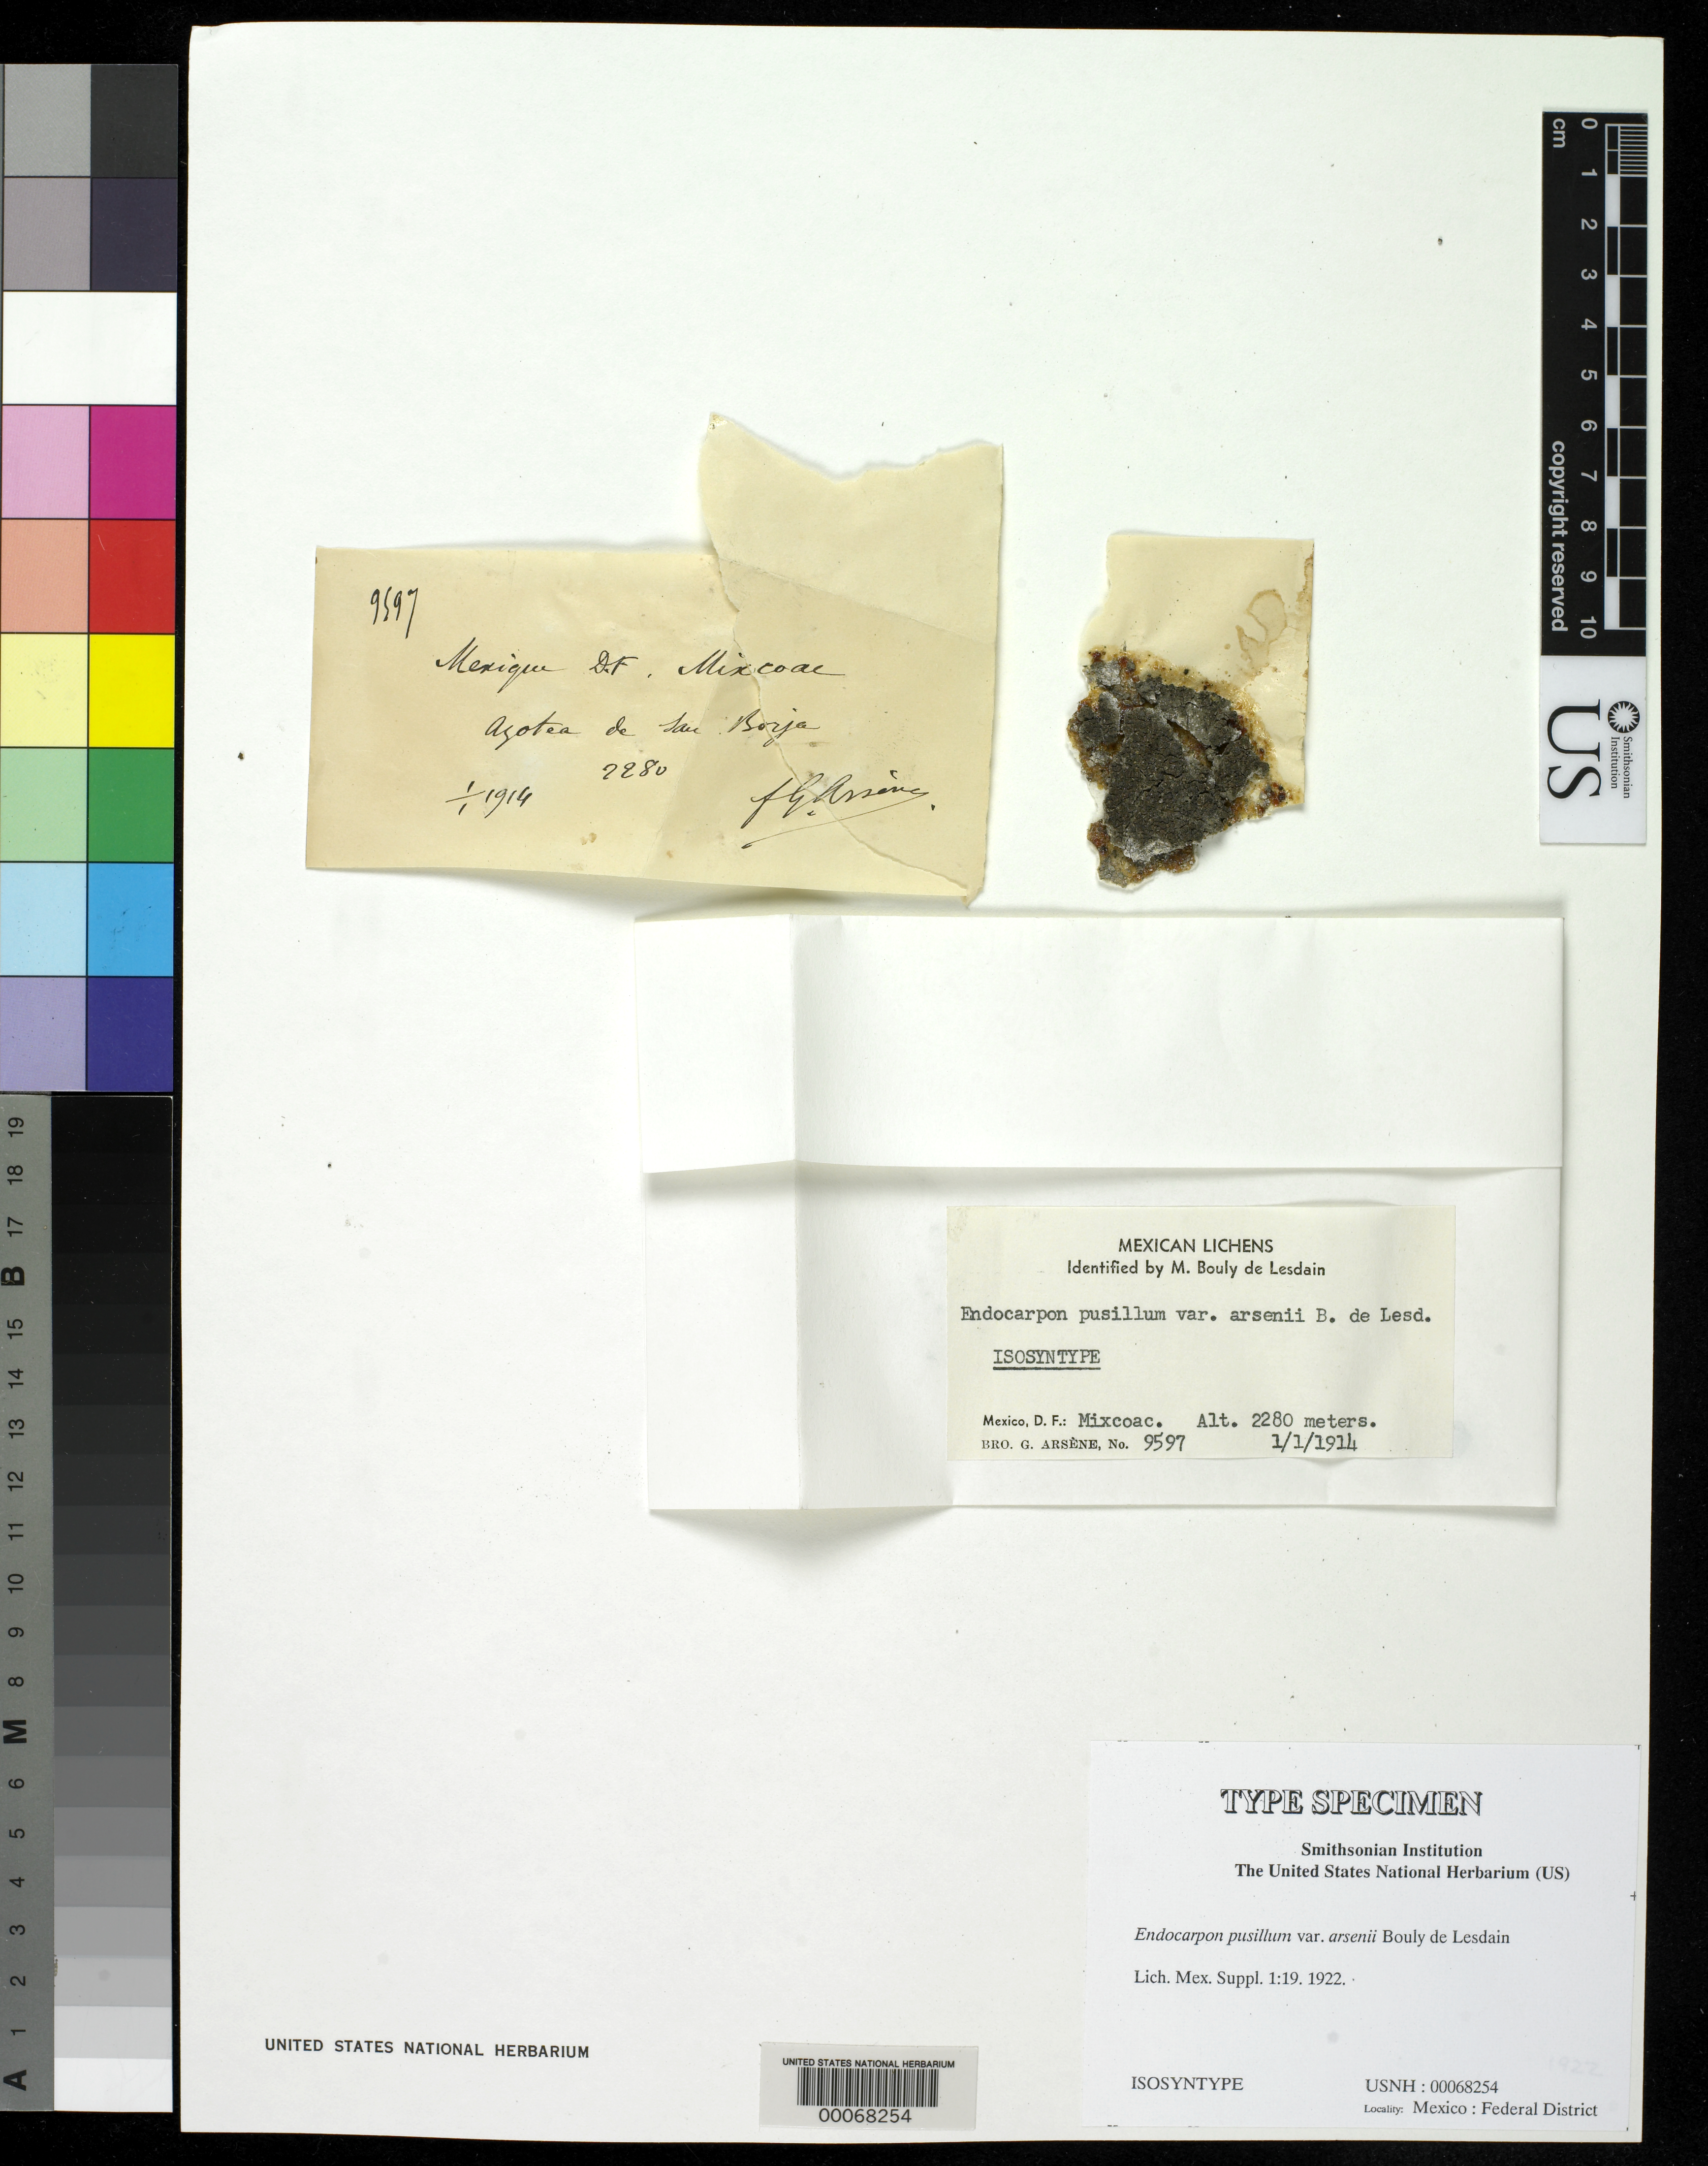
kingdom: Fungi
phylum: Ascomycota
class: Eurotiomycetes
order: Verrucariales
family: Verrucariaceae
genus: Endocarpon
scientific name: Endocarpon pusillum var. arsenii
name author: B. de Lesd.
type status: Isosyntype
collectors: Bro. G. Arsène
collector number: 9597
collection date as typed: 01 Jan 1914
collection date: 1914-01-01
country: Mexico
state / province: Distrito Federal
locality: Mixcoac.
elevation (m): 2280